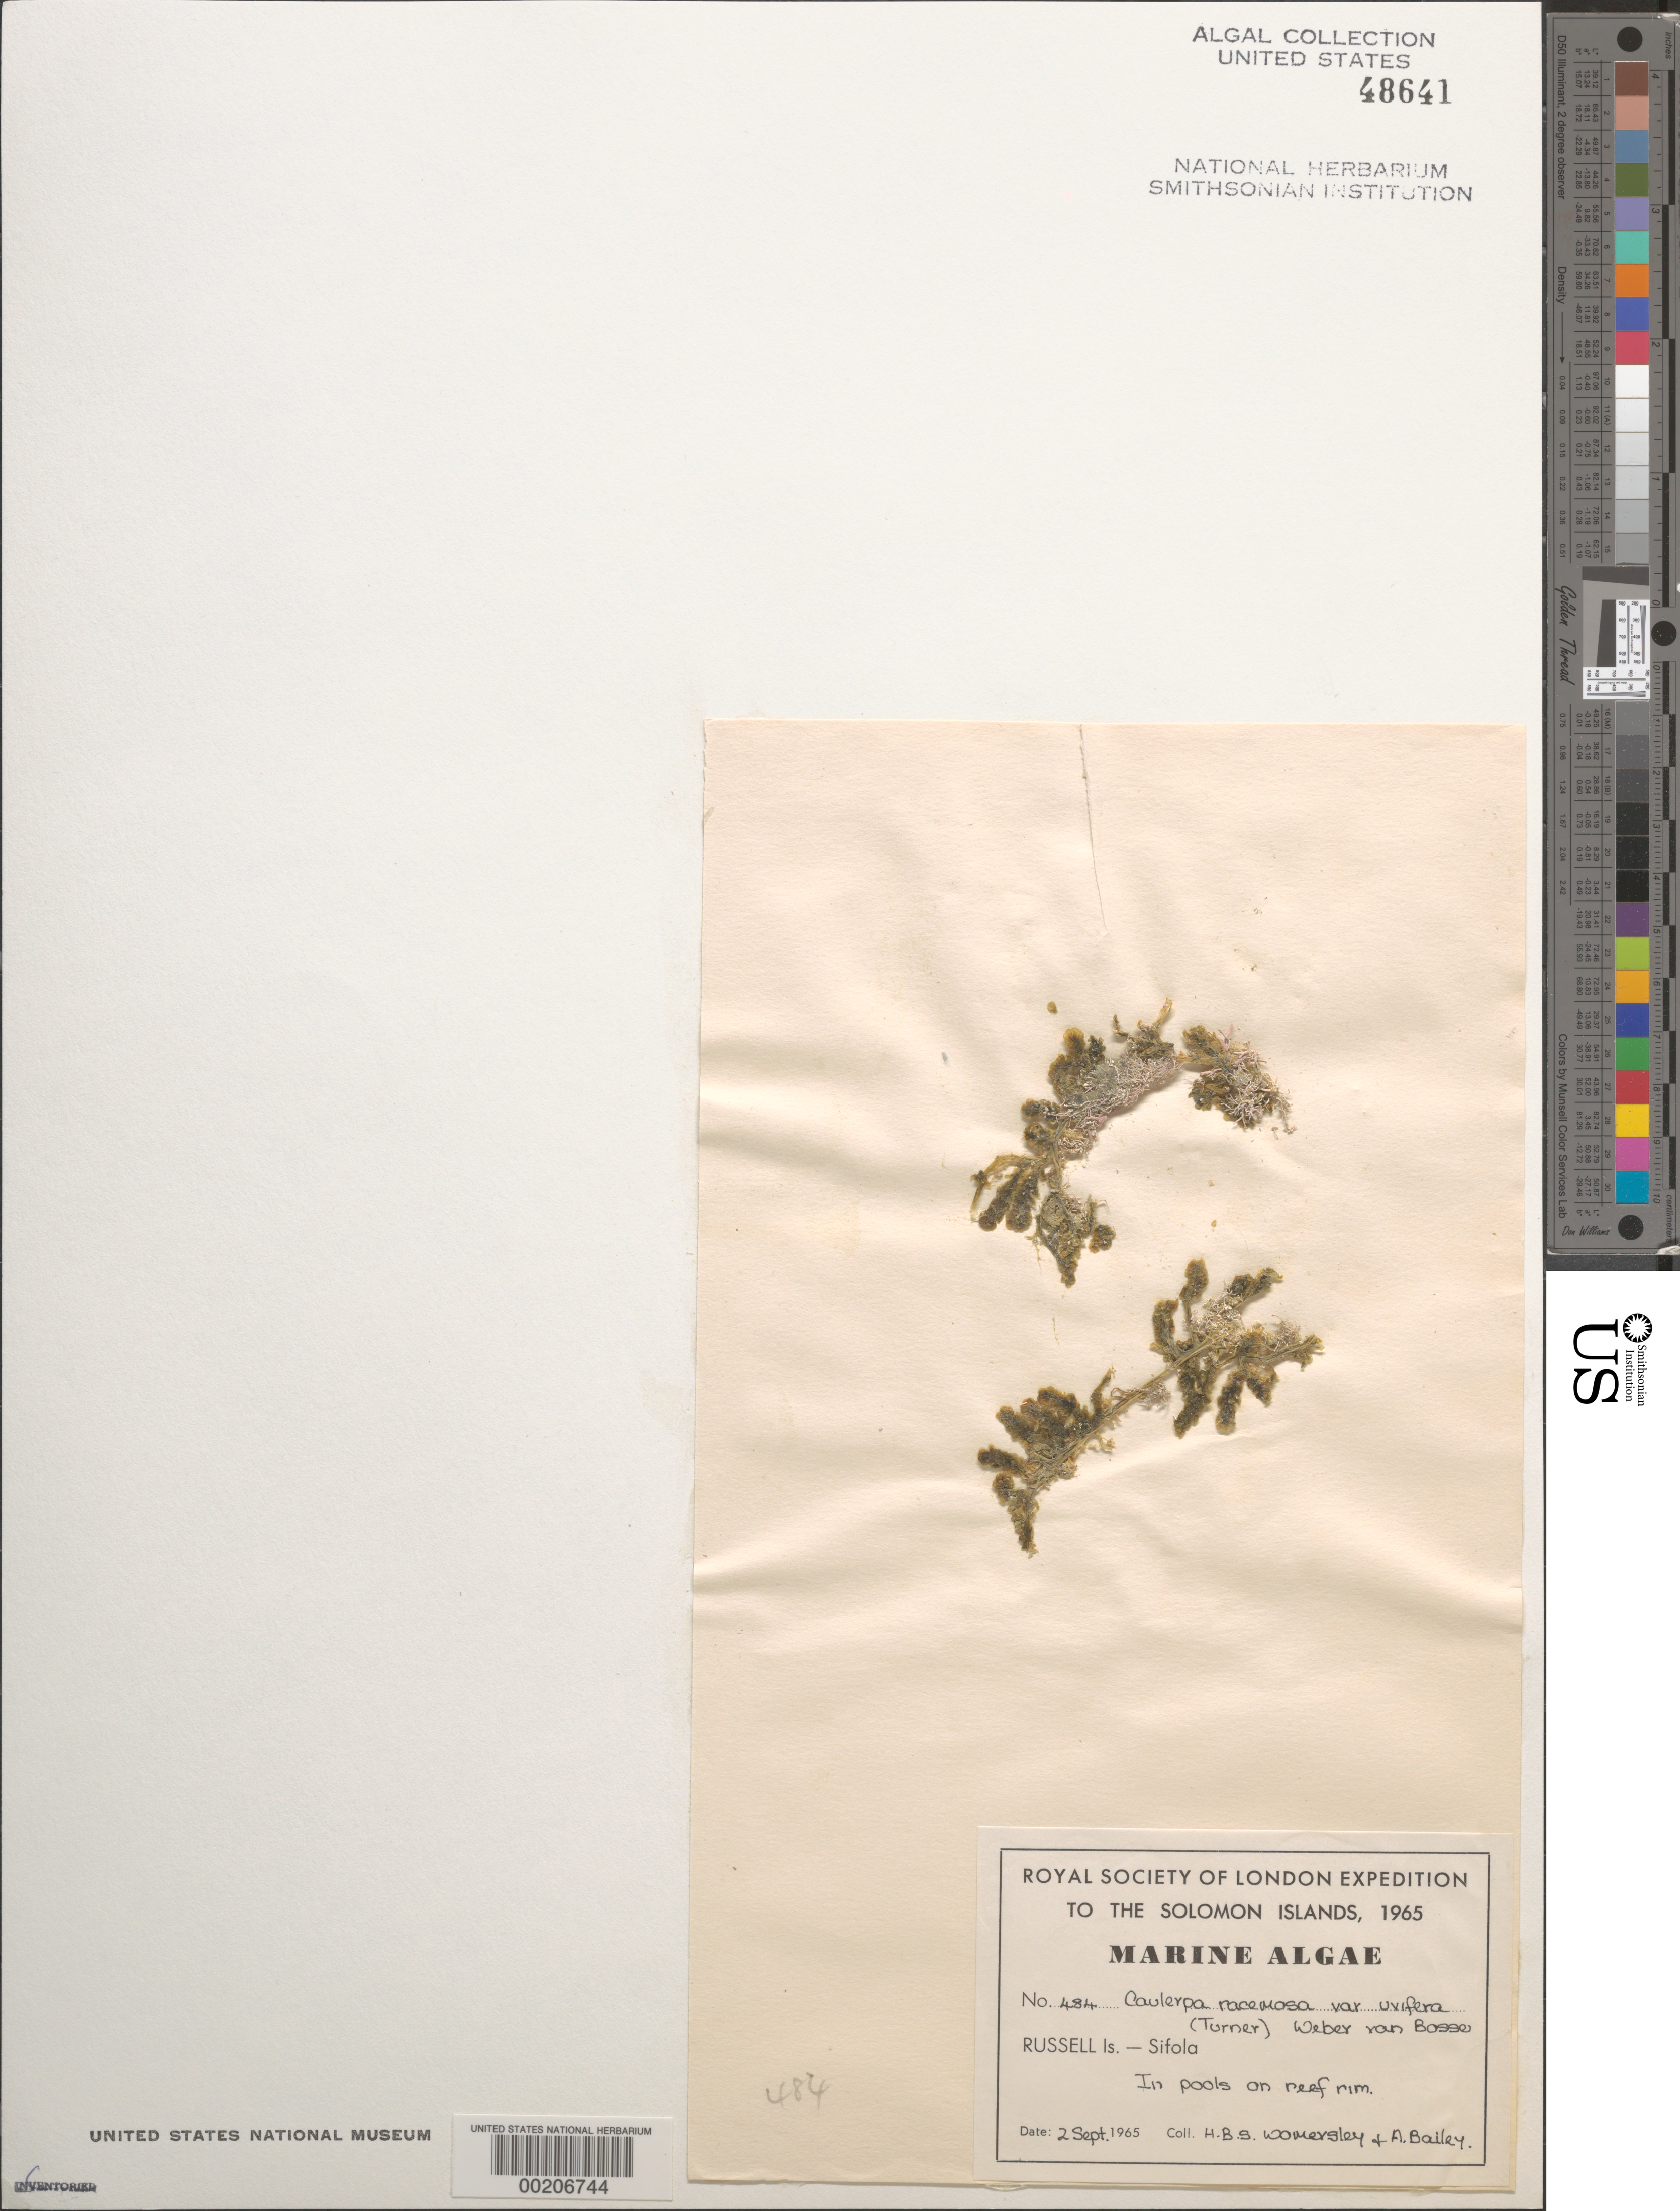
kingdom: Plantae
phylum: Chlorophyta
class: Ulvophyceae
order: Bryopsidales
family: Caulerpaceae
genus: Caulerpa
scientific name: Caulerpa racemosa var. uvifera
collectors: H. B. S. Womersley & A. Bailey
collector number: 484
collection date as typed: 02 Sep 1965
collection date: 1965-09-02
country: Solomon Islands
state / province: Central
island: Mbanika [Banika]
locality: Sifola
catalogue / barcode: US 48641